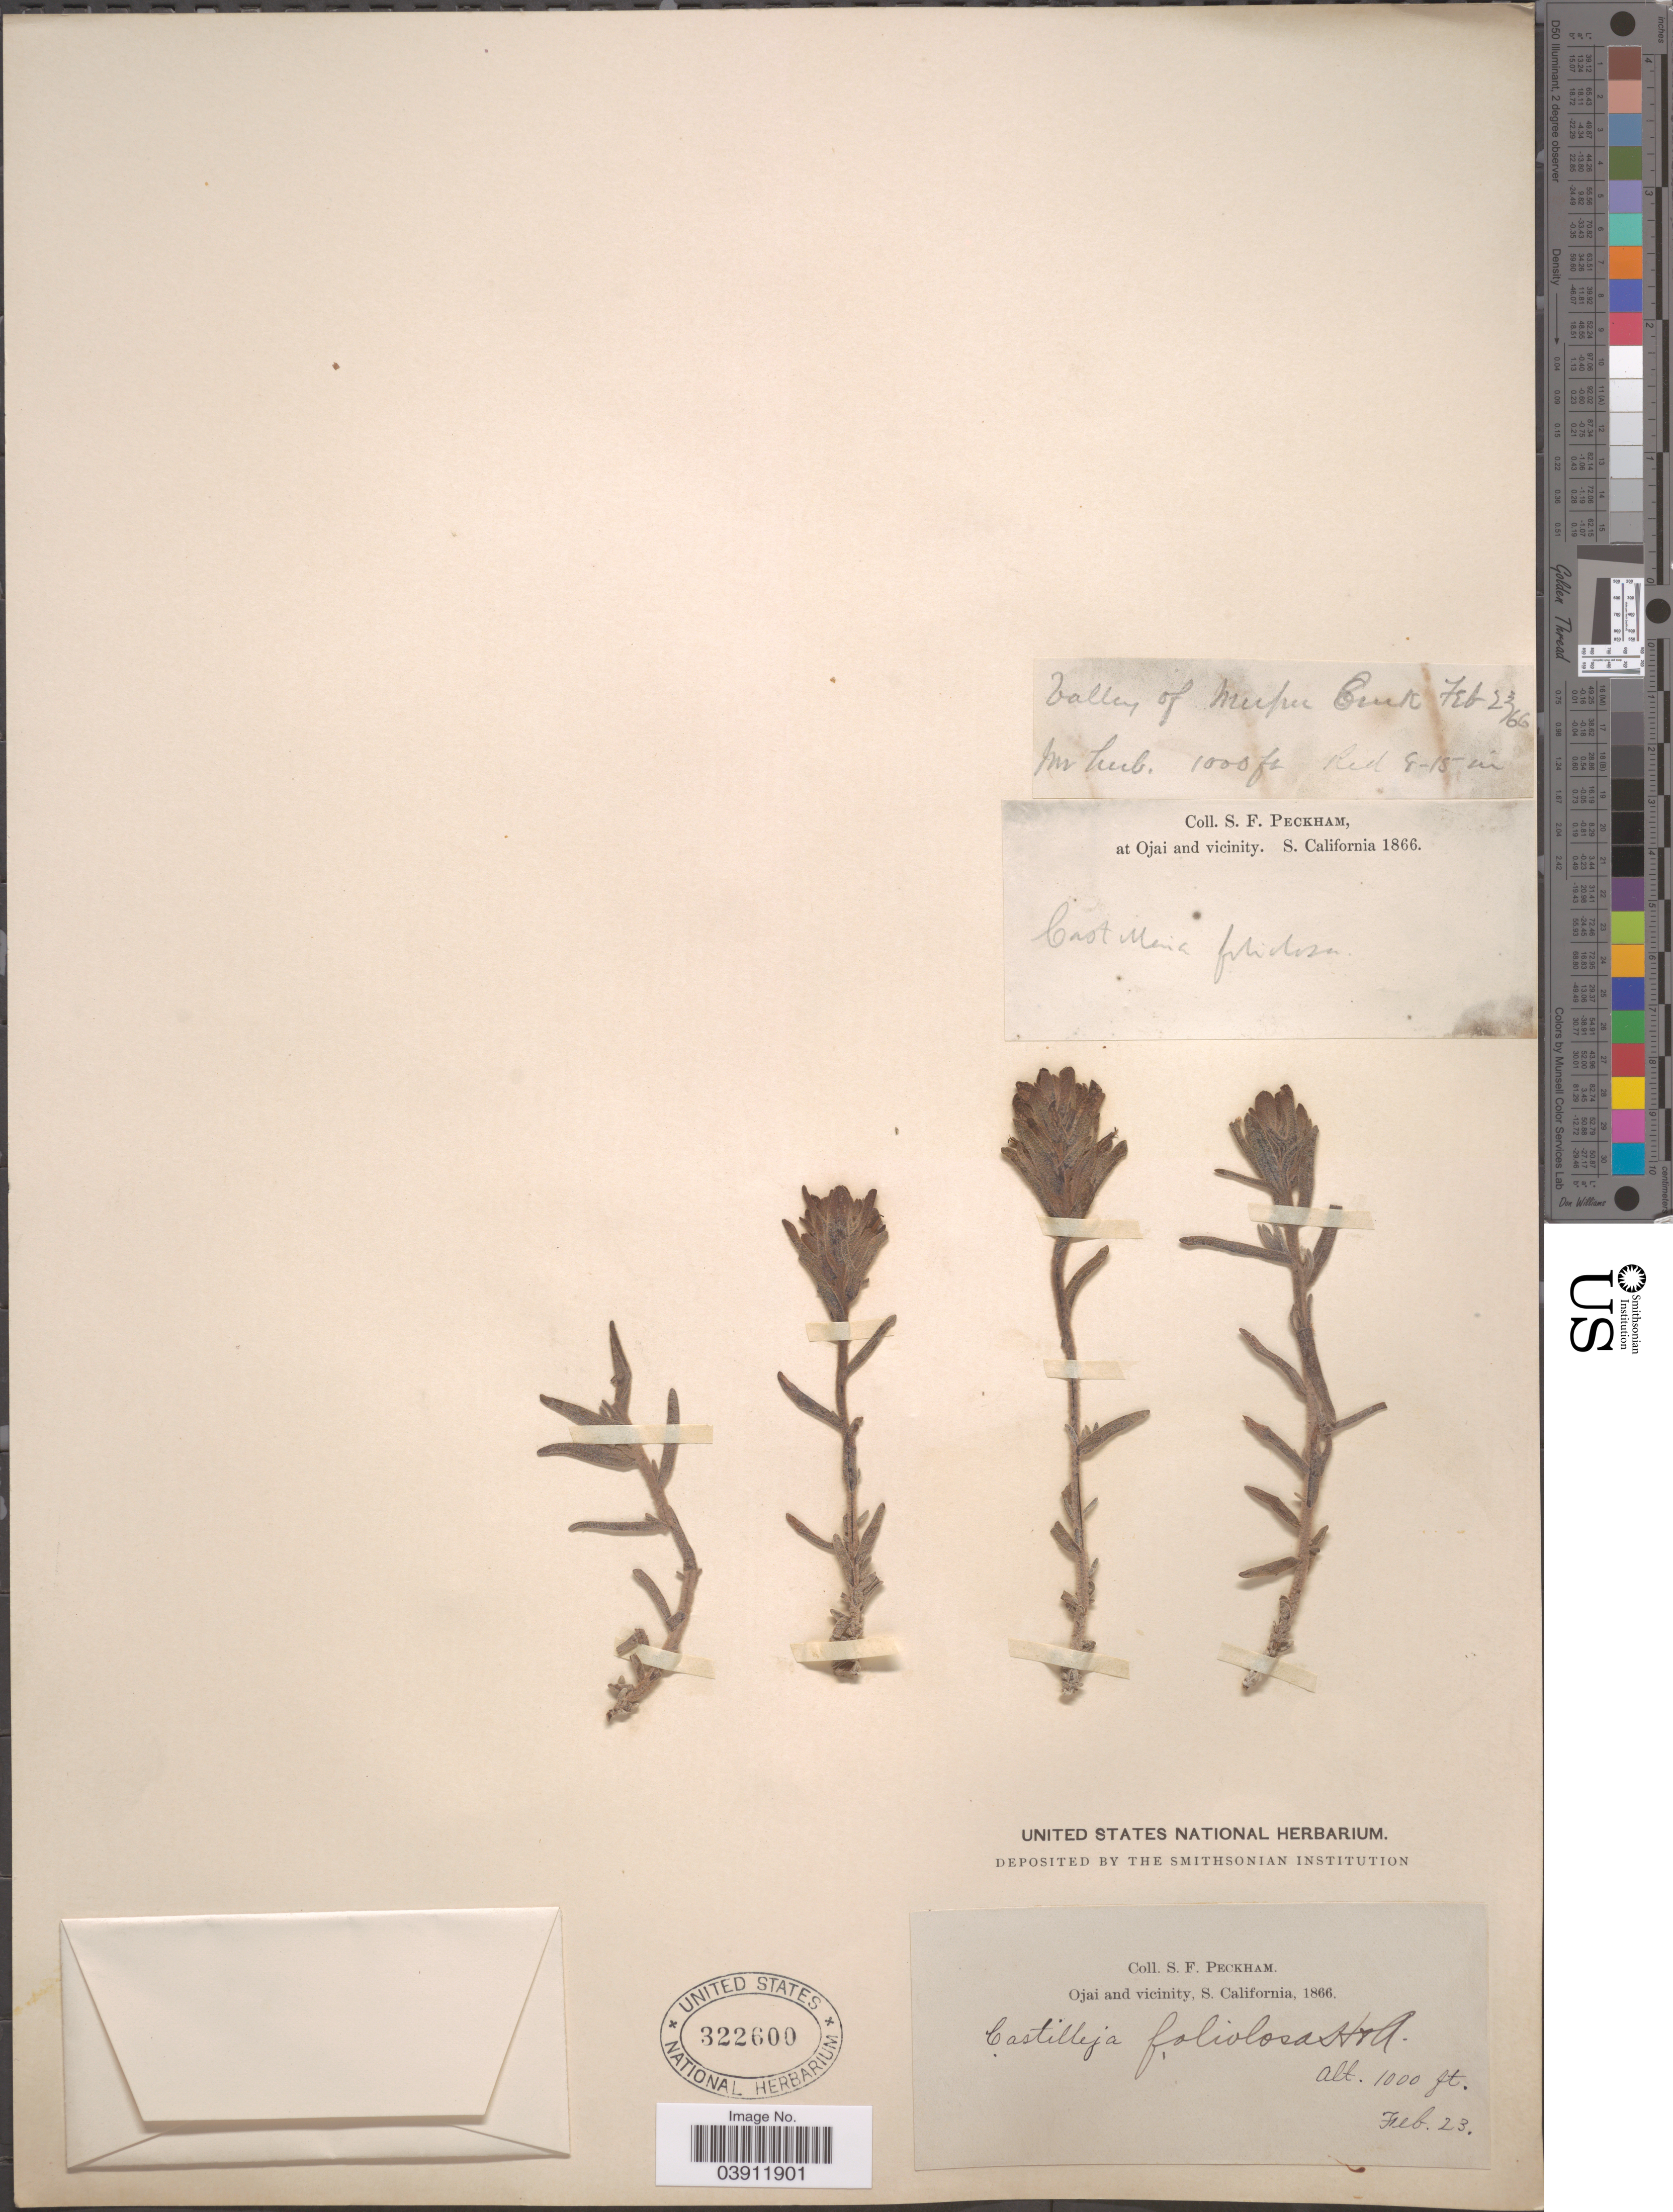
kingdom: Plantae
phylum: Tracheophyta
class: Magnoliopsida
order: Lamiales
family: Orobanchaceae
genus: Castilleja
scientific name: Castilleja foliolosa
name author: Hook. f.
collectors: S. Peckham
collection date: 1866-02-23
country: United States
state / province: California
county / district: Ventura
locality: Ojai and vicinity, S. California.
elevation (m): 305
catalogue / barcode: US 322600